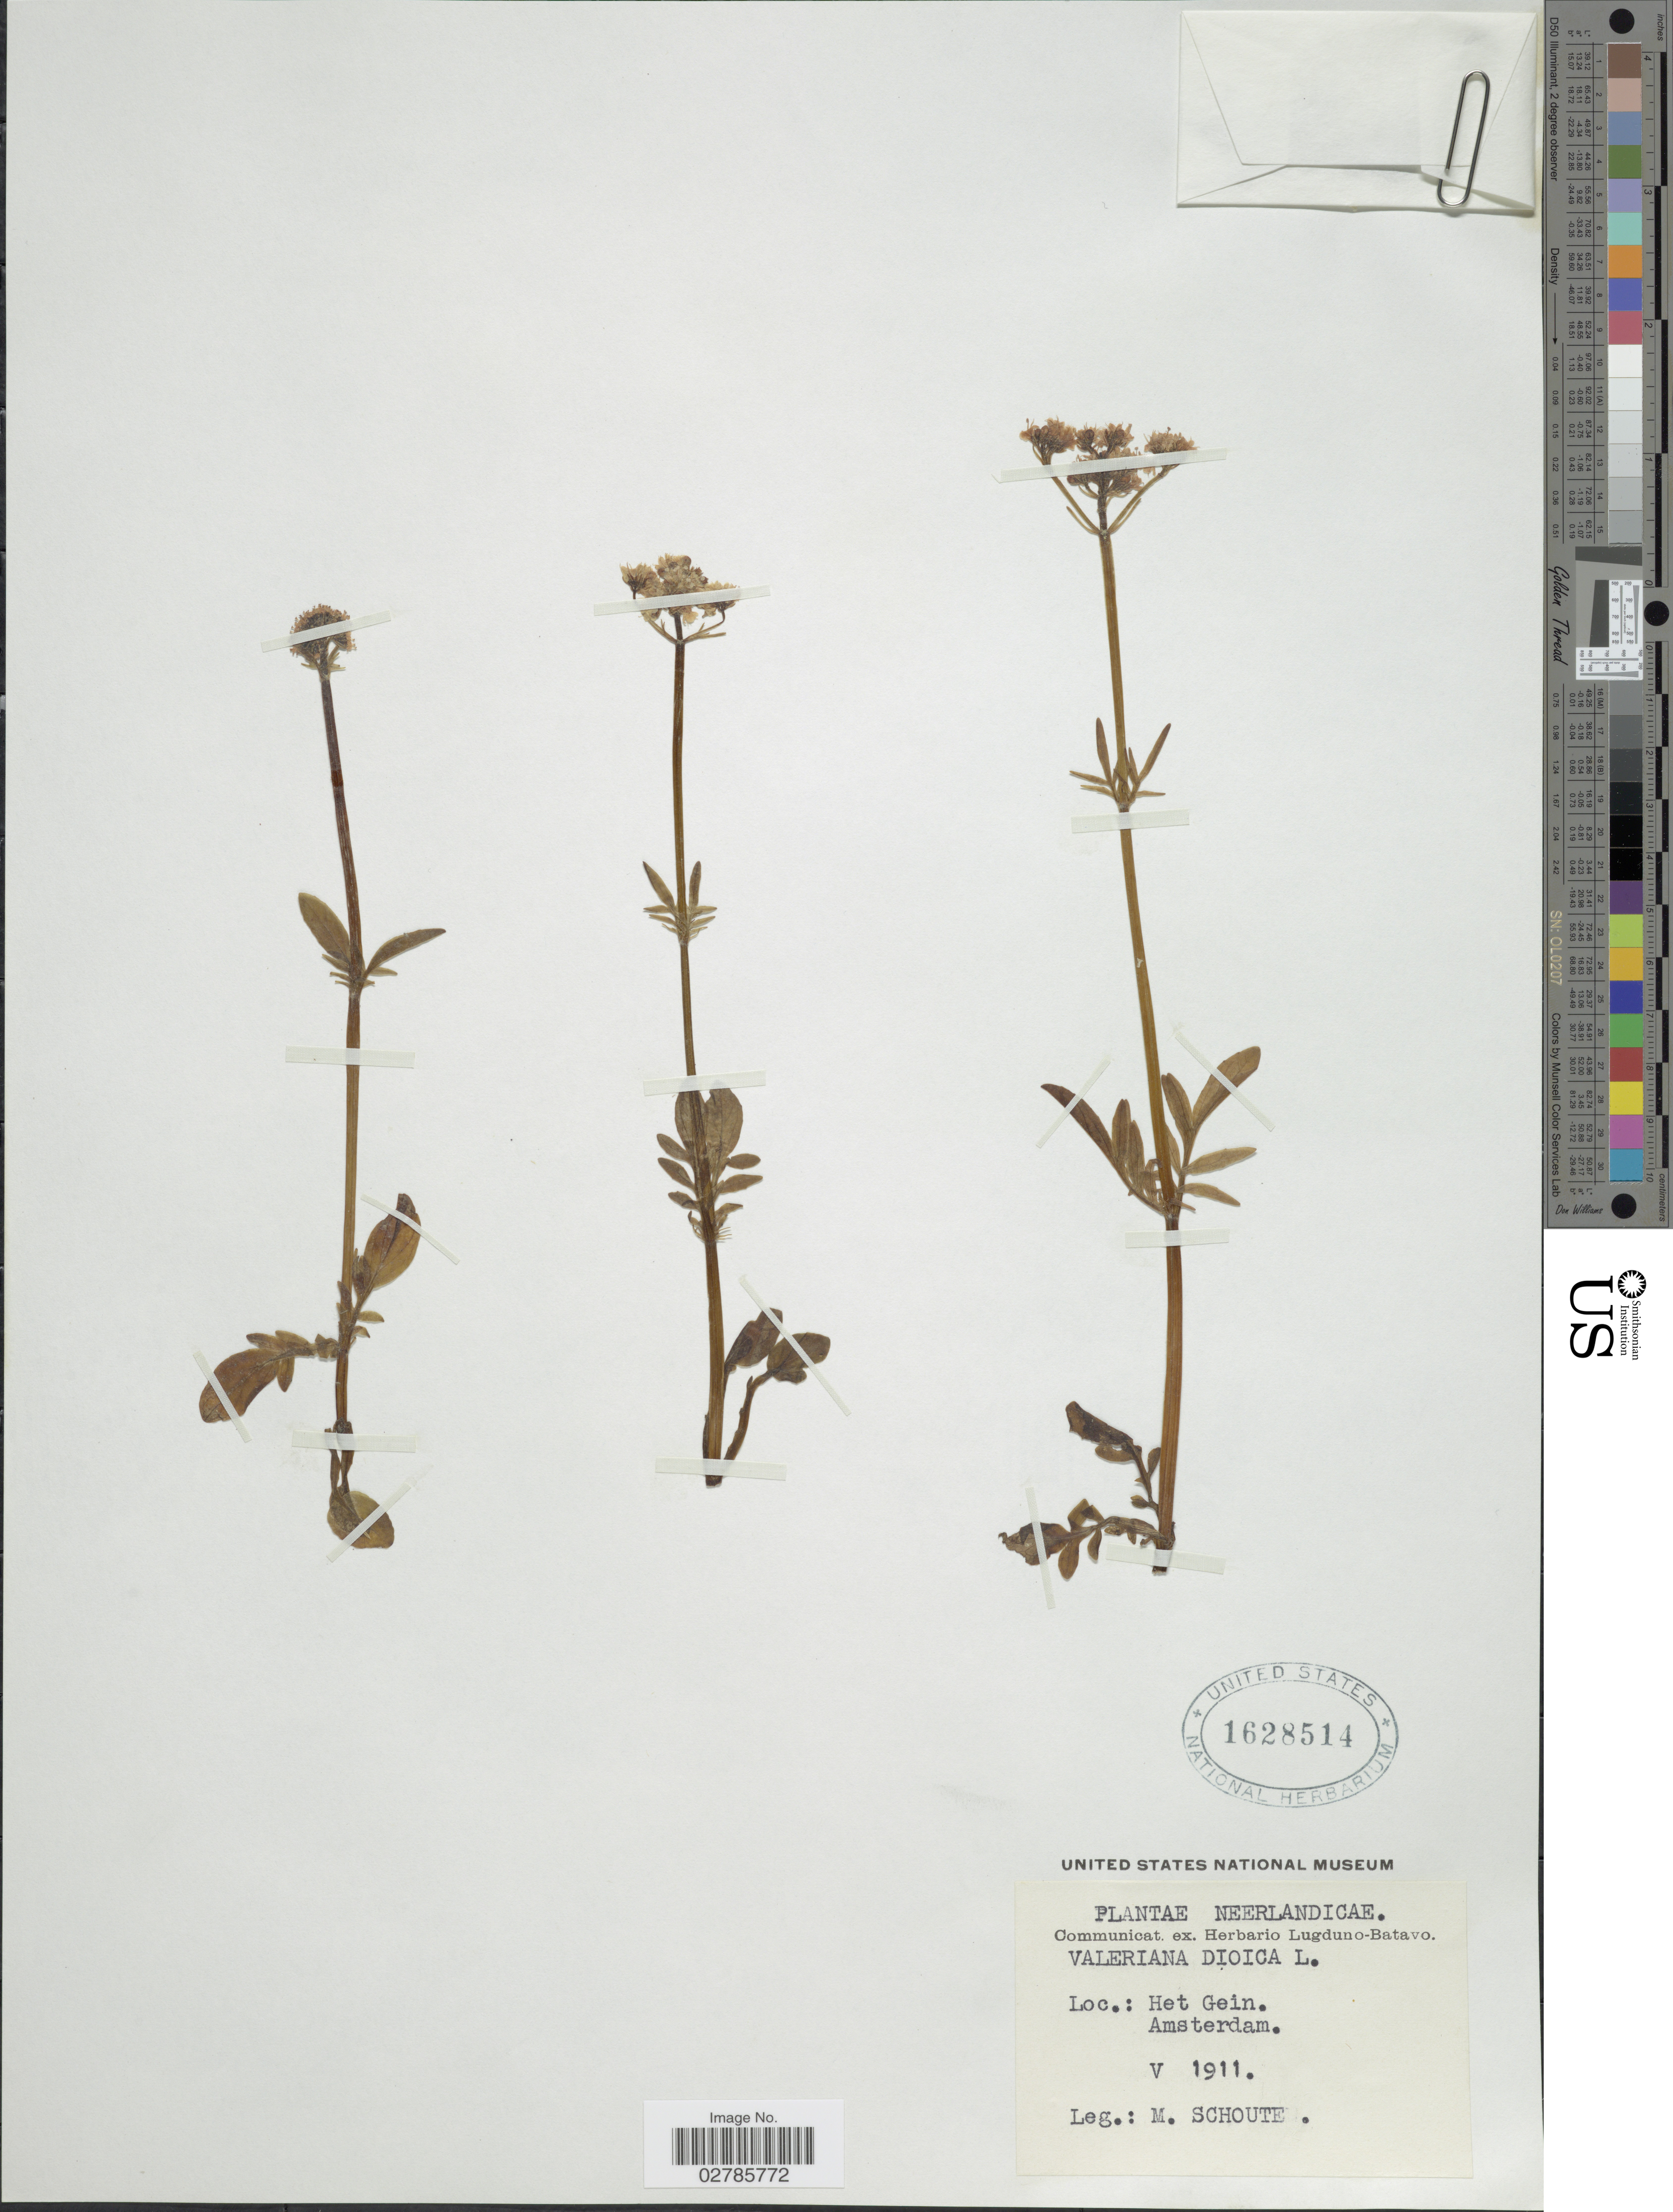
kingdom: Plantae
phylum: Tracheophyta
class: Magnoliopsida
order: Dipsacales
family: Caprifoliaceae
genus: Valeriana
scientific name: Valeriana dioica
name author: L.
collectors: M. Schoute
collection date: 1911-05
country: Netherlands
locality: Neerlandicae. Het Gein. Amsterdam.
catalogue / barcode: US 1628514